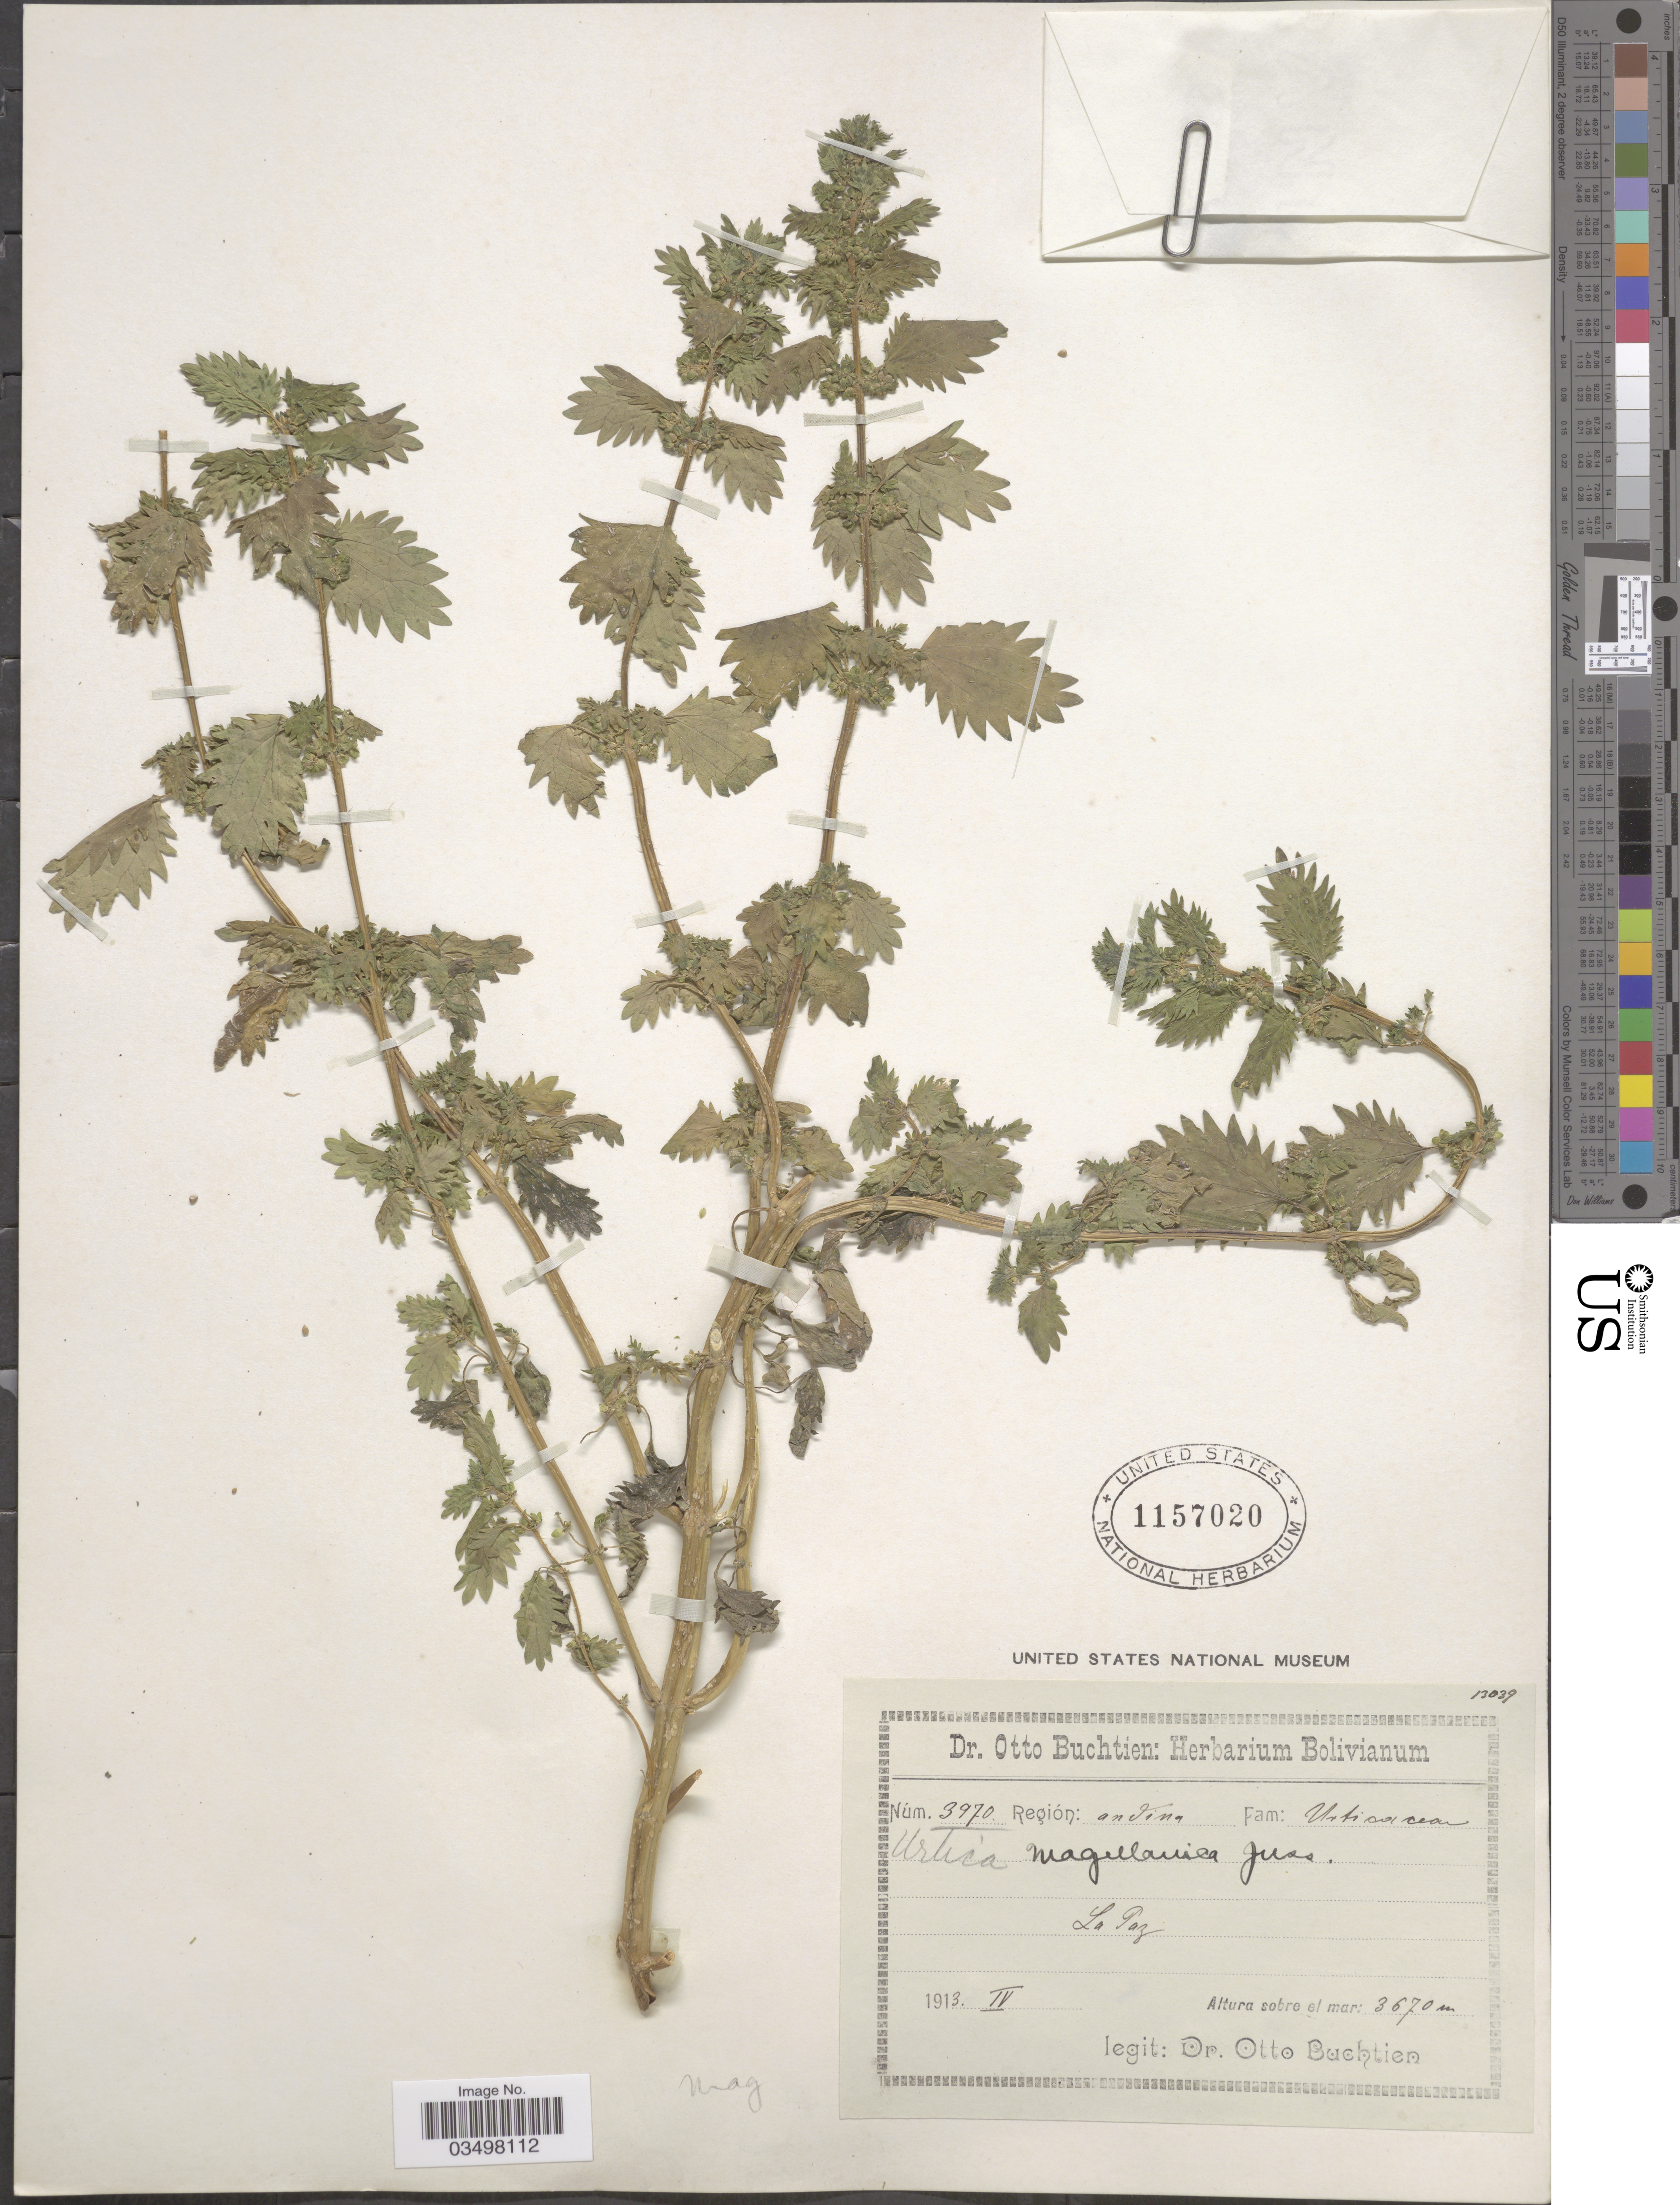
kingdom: Plantae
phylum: Tracheophyta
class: Magnoliopsida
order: Rosales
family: Urticaceae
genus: Urtica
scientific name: Urtica urens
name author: L.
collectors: O. Buchtien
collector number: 3970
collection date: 1913-04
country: Bolivia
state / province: La Paz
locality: Región: andina.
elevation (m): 3670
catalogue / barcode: US 1157020